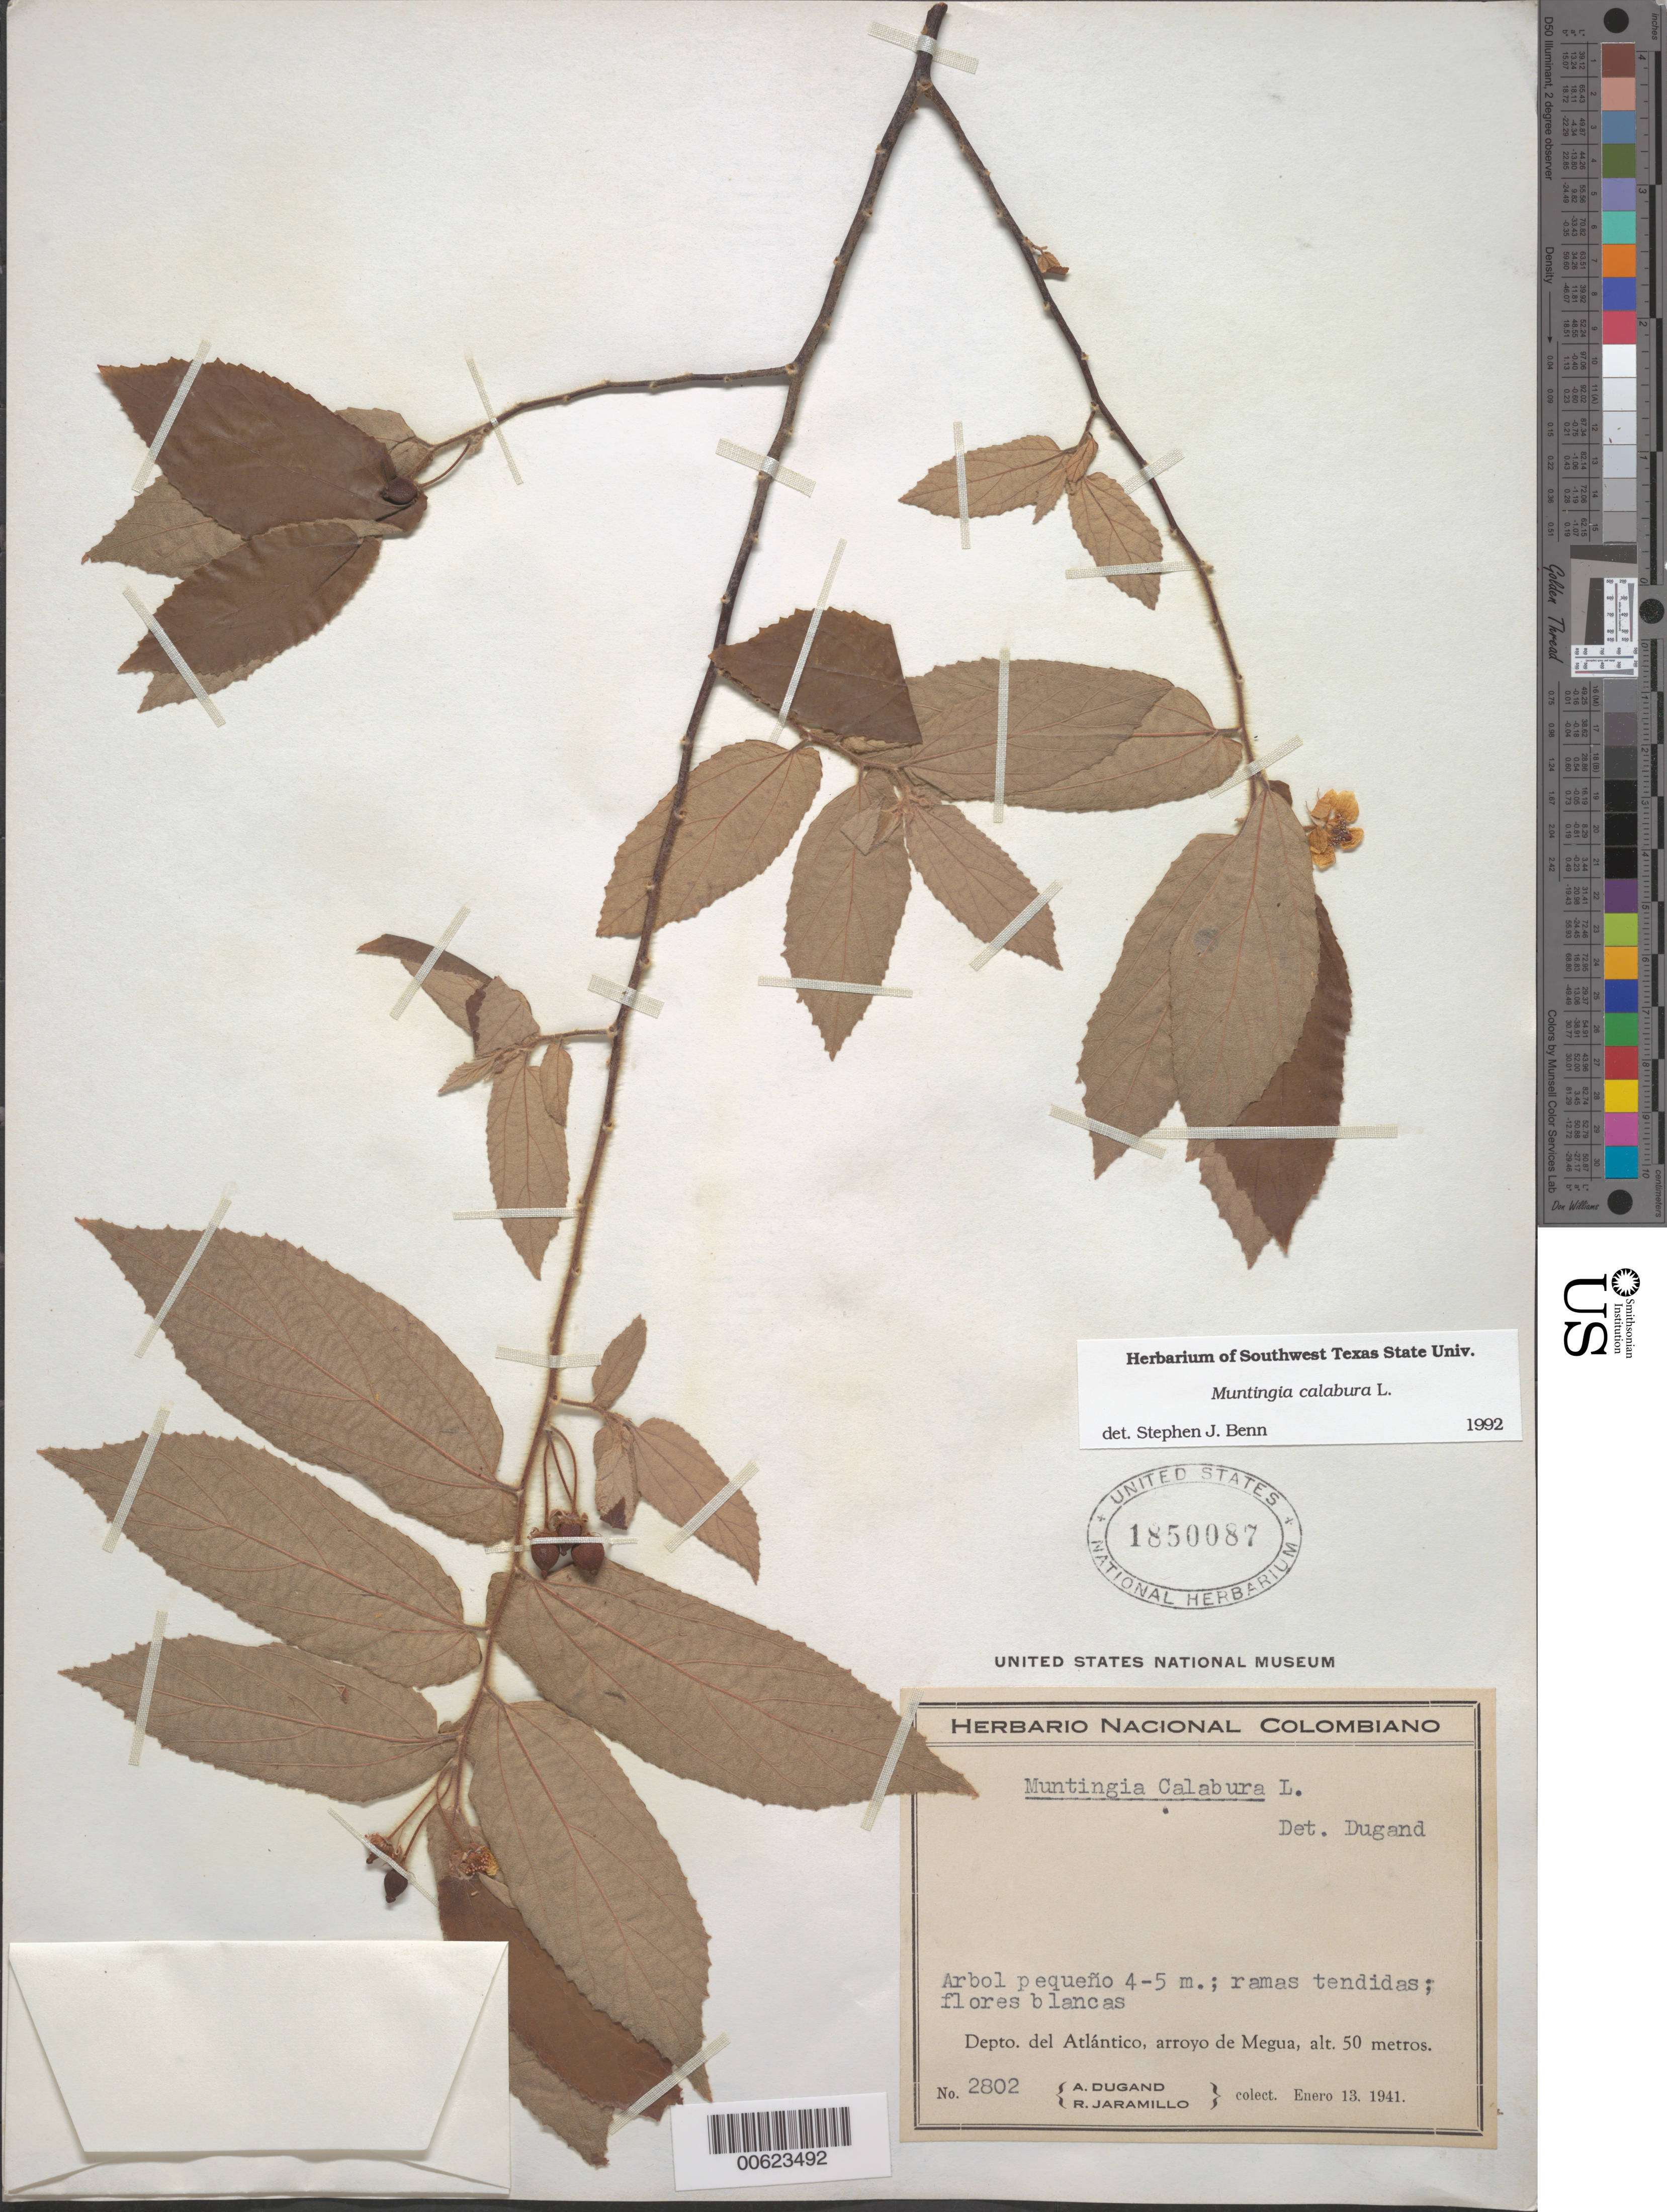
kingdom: Plantae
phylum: Tracheophyta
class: Magnoliopsida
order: Malvales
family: Muntingiaceae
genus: Muntingia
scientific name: Muntingia calabura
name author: L.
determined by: Benn, S. J.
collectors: A. Dugand G. & R. Jaramillo M.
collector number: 2802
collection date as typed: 13 Jan 1941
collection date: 1941-01-13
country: Colombia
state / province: Atlántico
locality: Arroyo de Megua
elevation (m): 50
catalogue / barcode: US 1850087